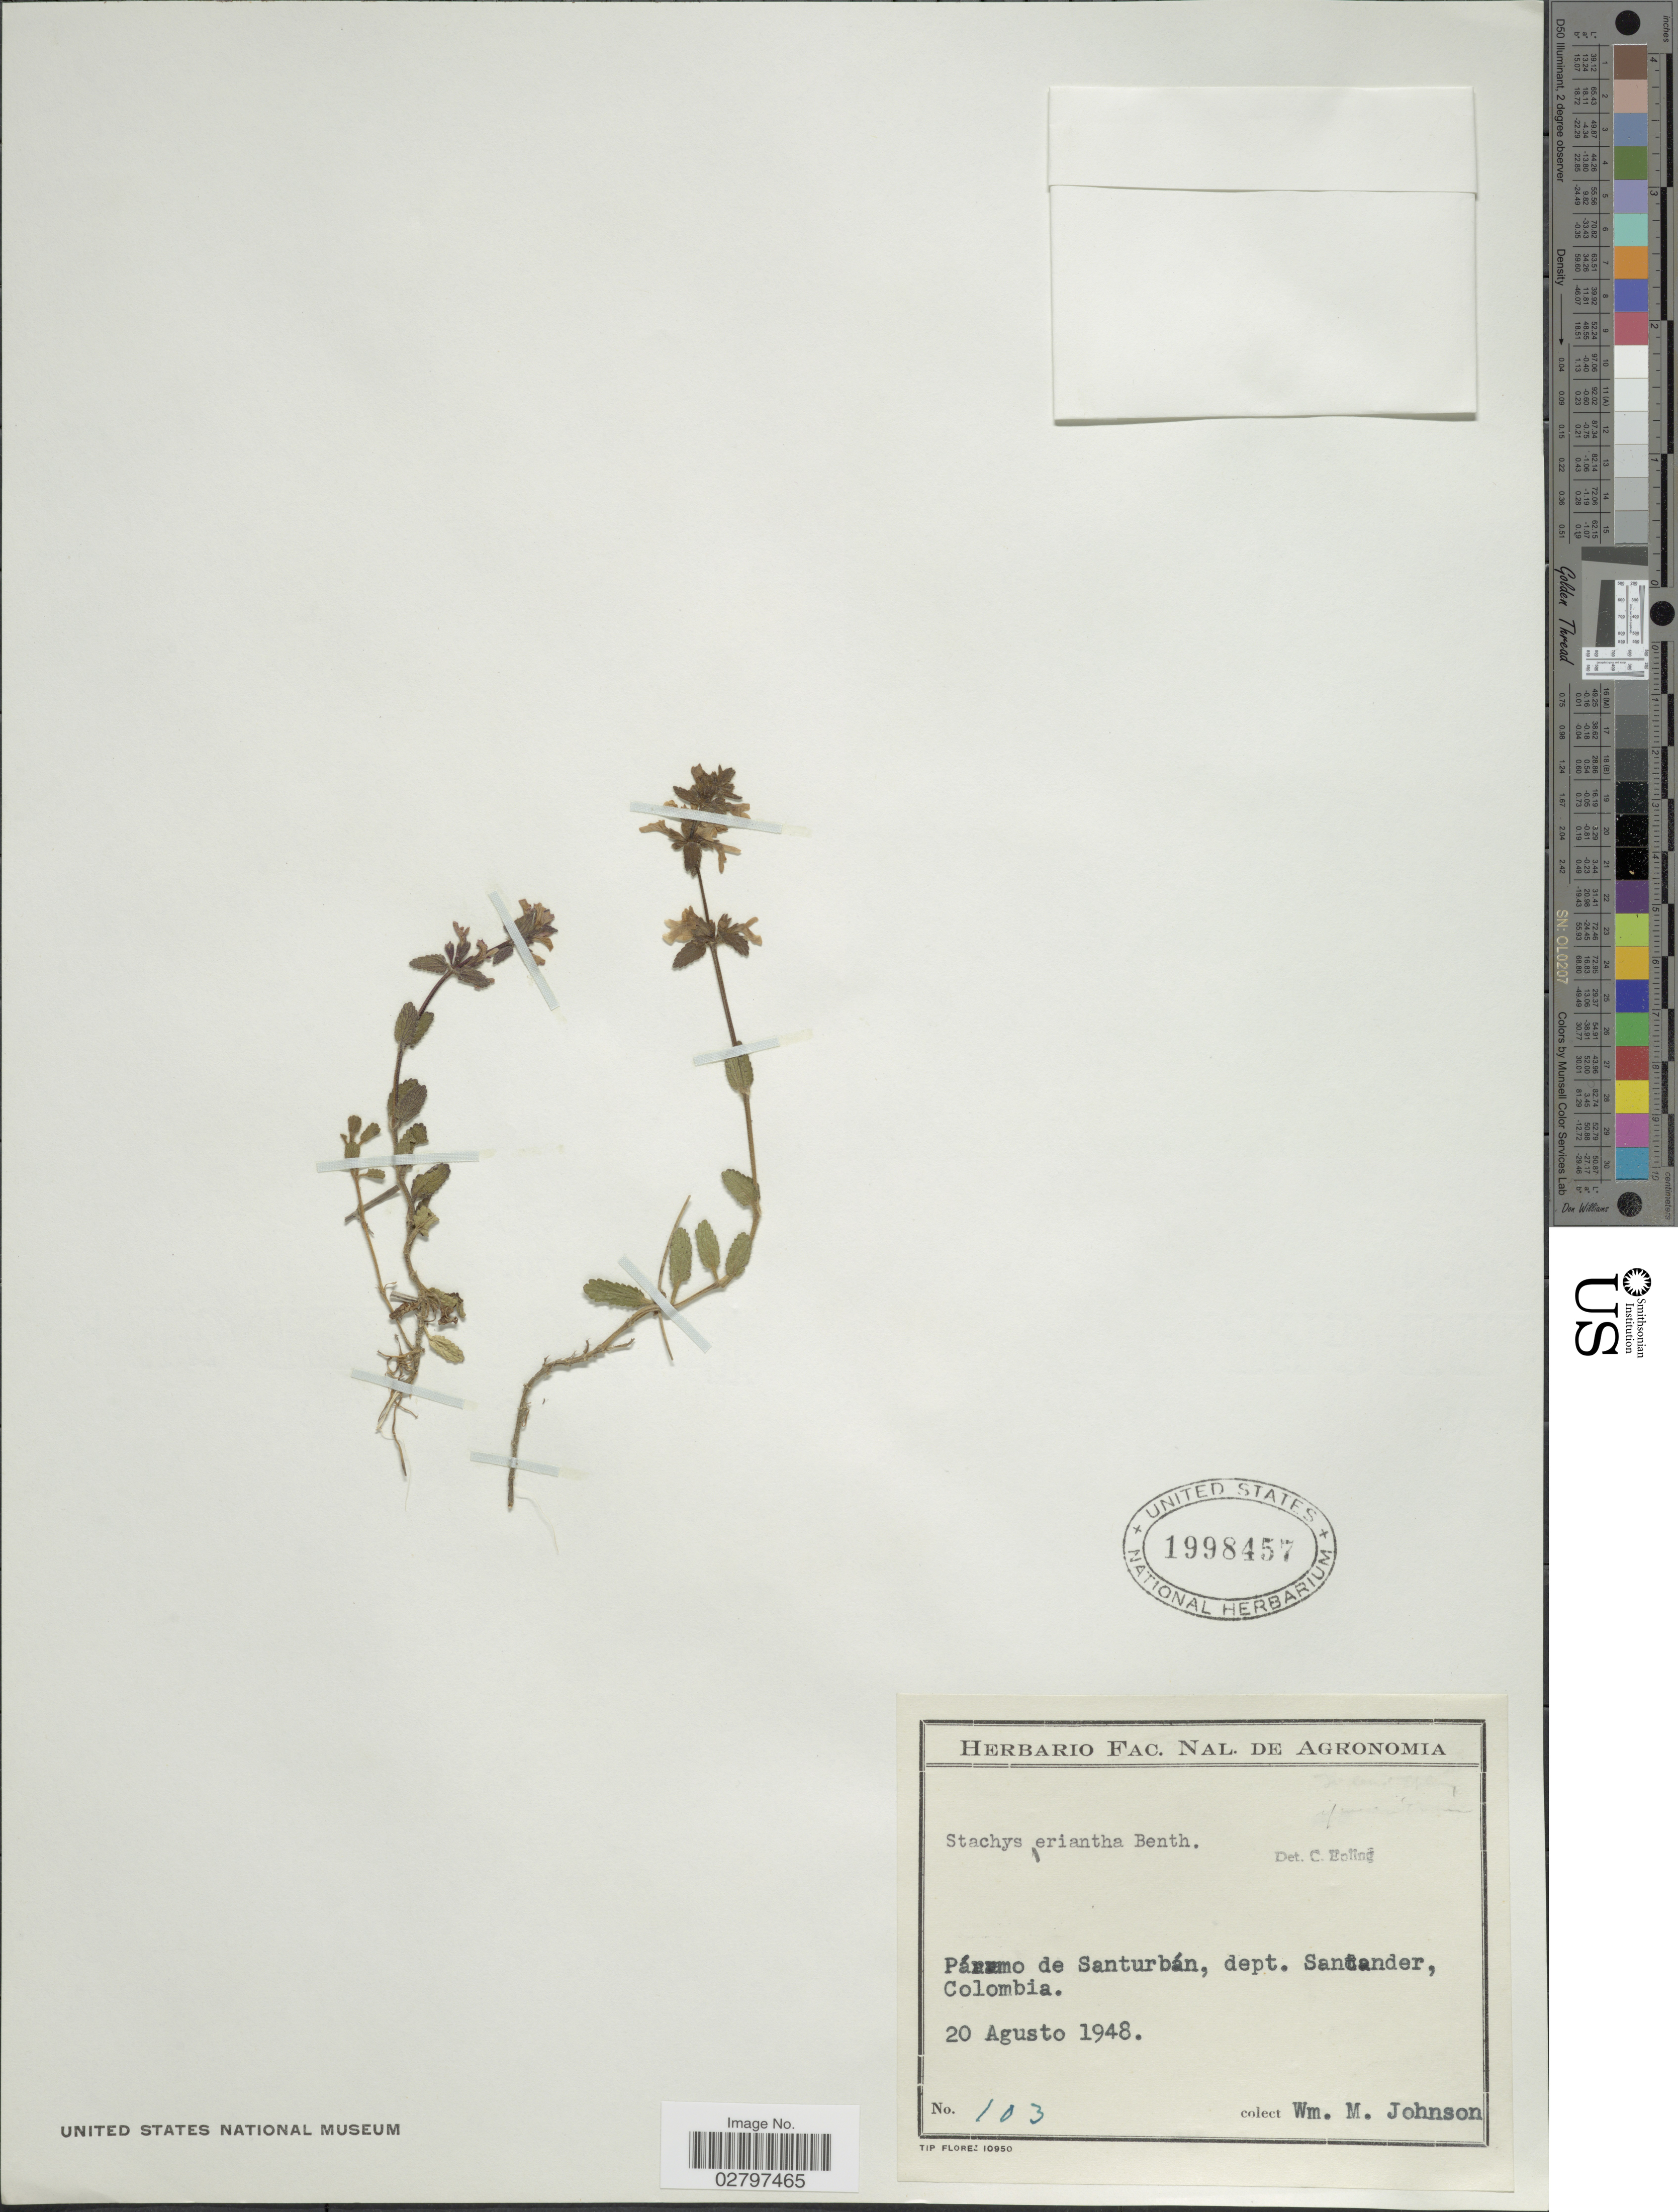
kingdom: Plantae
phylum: Tracheophyta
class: Magnoliopsida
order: Lamiales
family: Lamiaceae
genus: Stachys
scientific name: Stachys eriantha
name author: Benth.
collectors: W. M. Johnson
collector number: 103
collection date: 1948-08-20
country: Colombia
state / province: Santander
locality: Páramo de Santurbán. dept. Santander.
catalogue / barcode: US 1998457